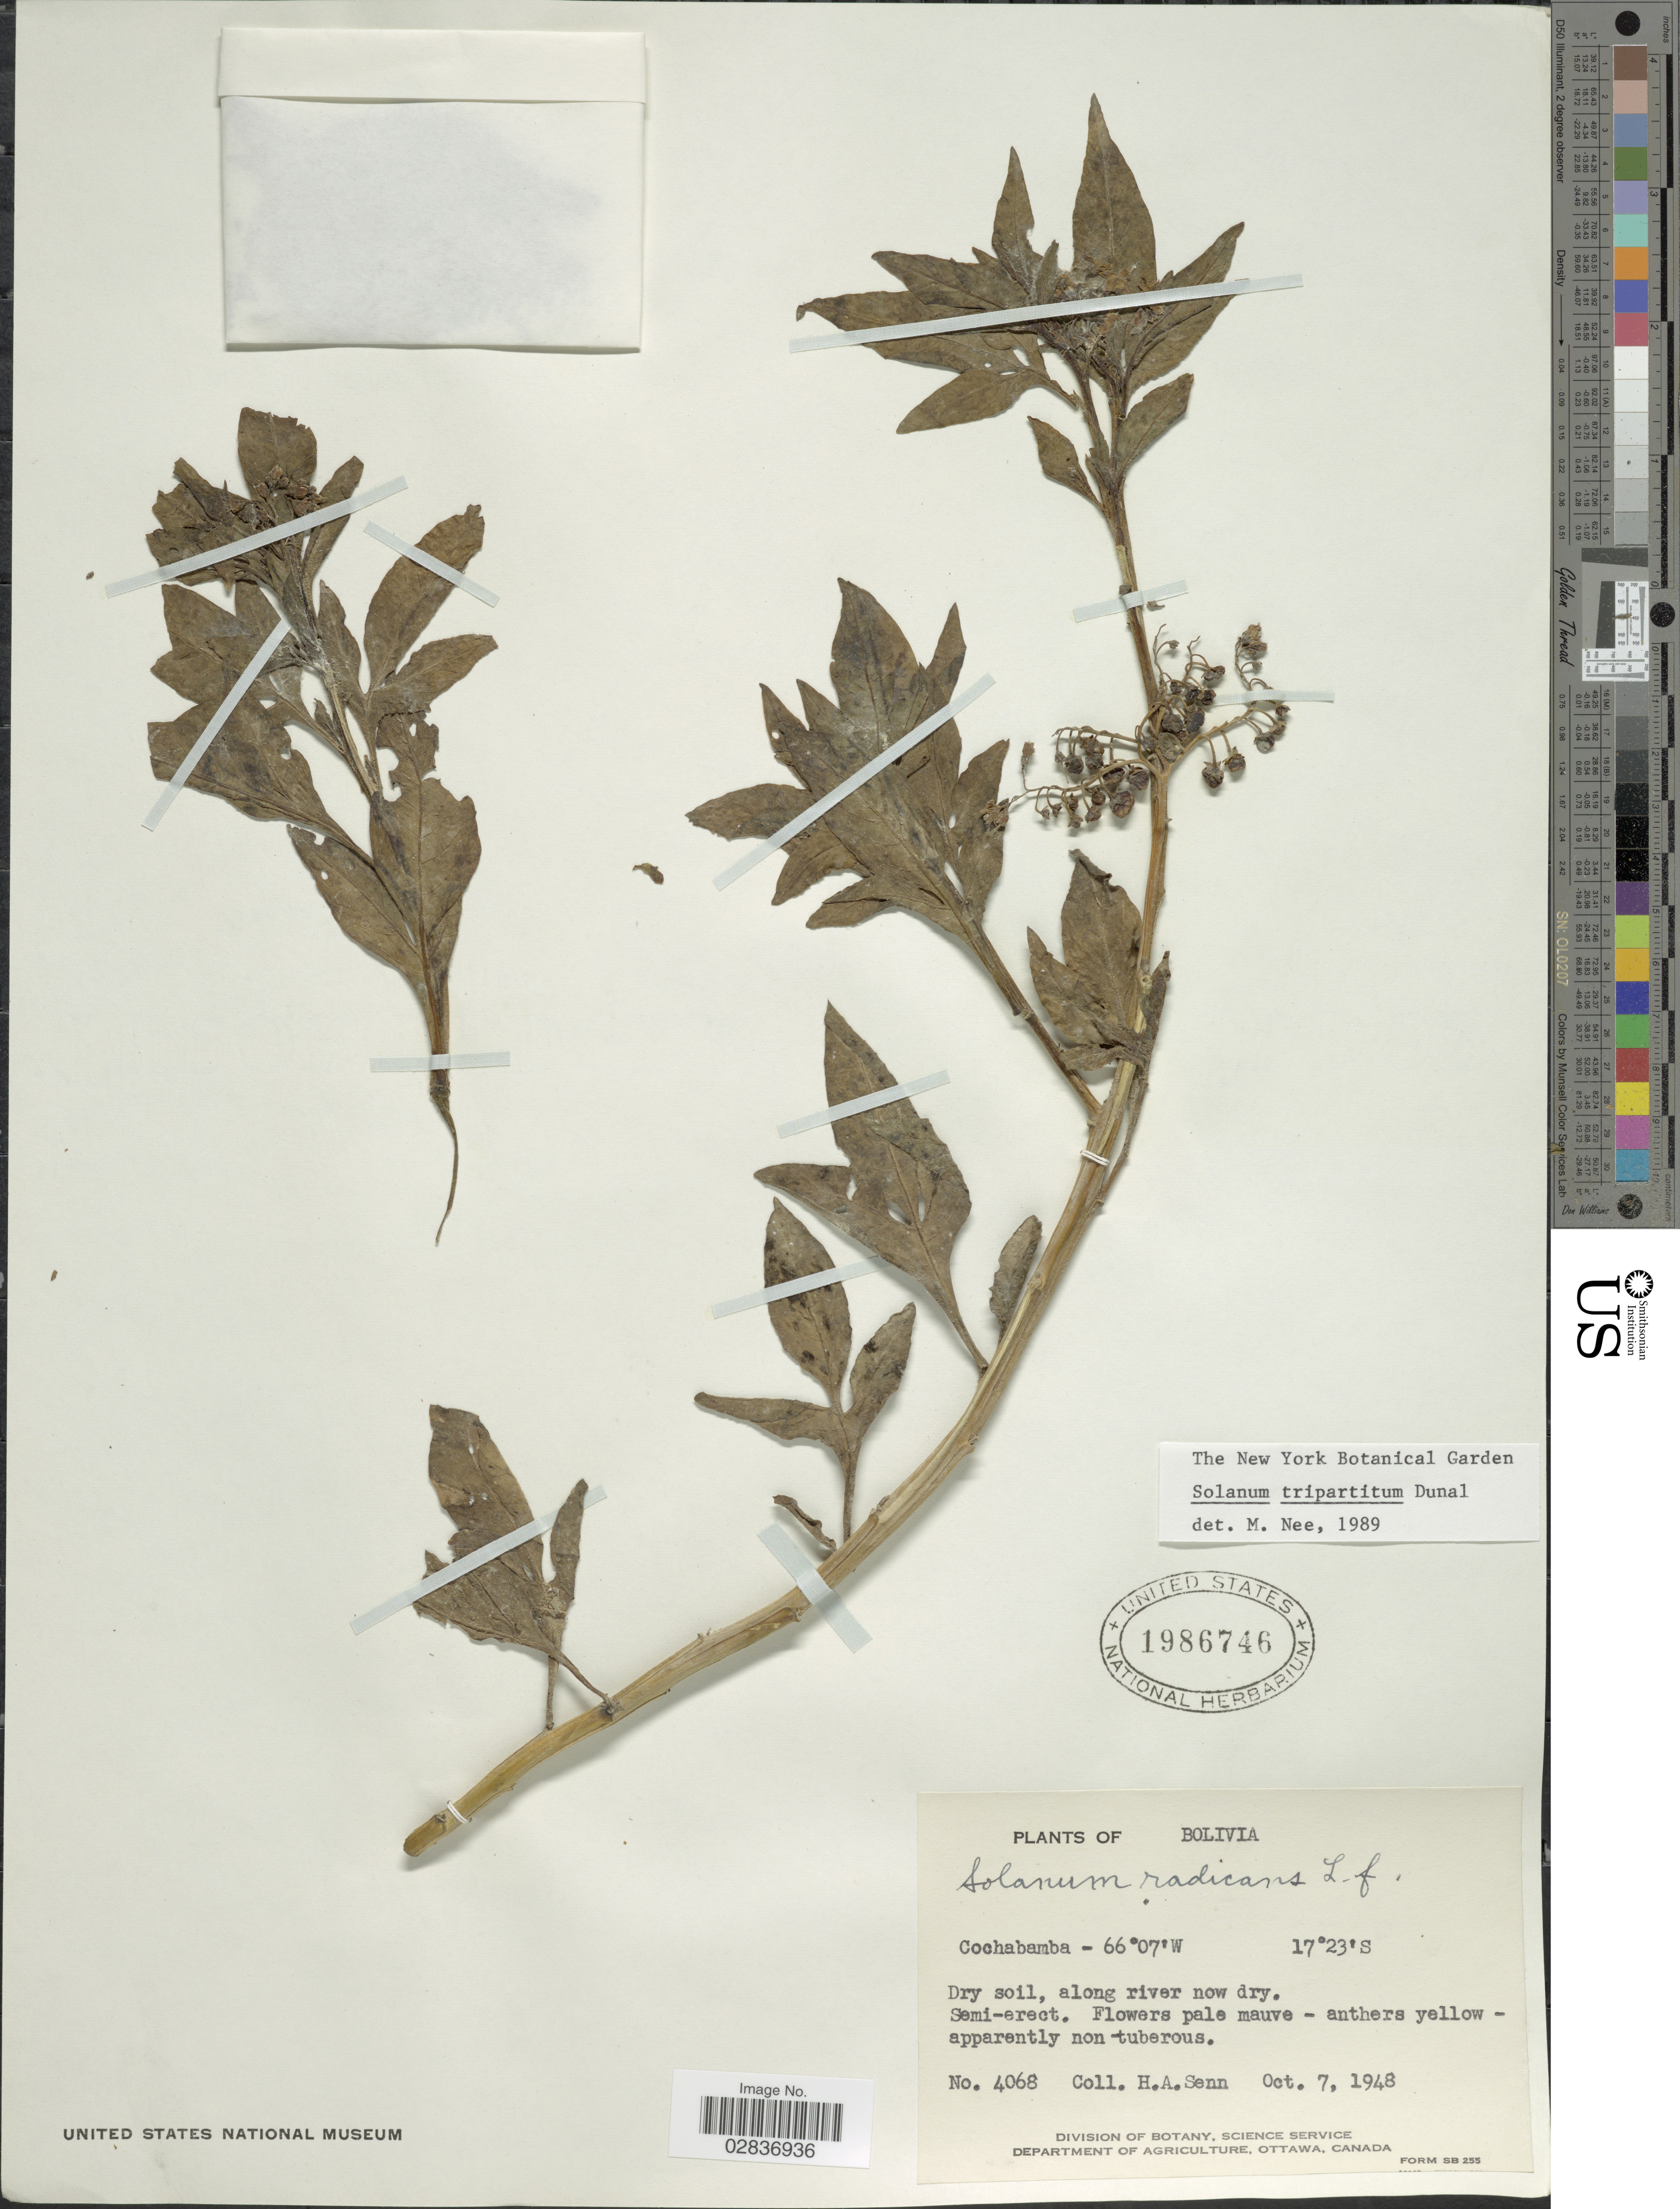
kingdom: Plantae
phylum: Tracheophyta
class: Magnoliopsida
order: Solanales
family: Solanaceae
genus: Solanum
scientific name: Solanum tripartitum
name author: Dunal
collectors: H. Senn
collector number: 4068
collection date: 1948-10-07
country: Bolivia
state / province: Cochabamba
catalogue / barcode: US 1986746